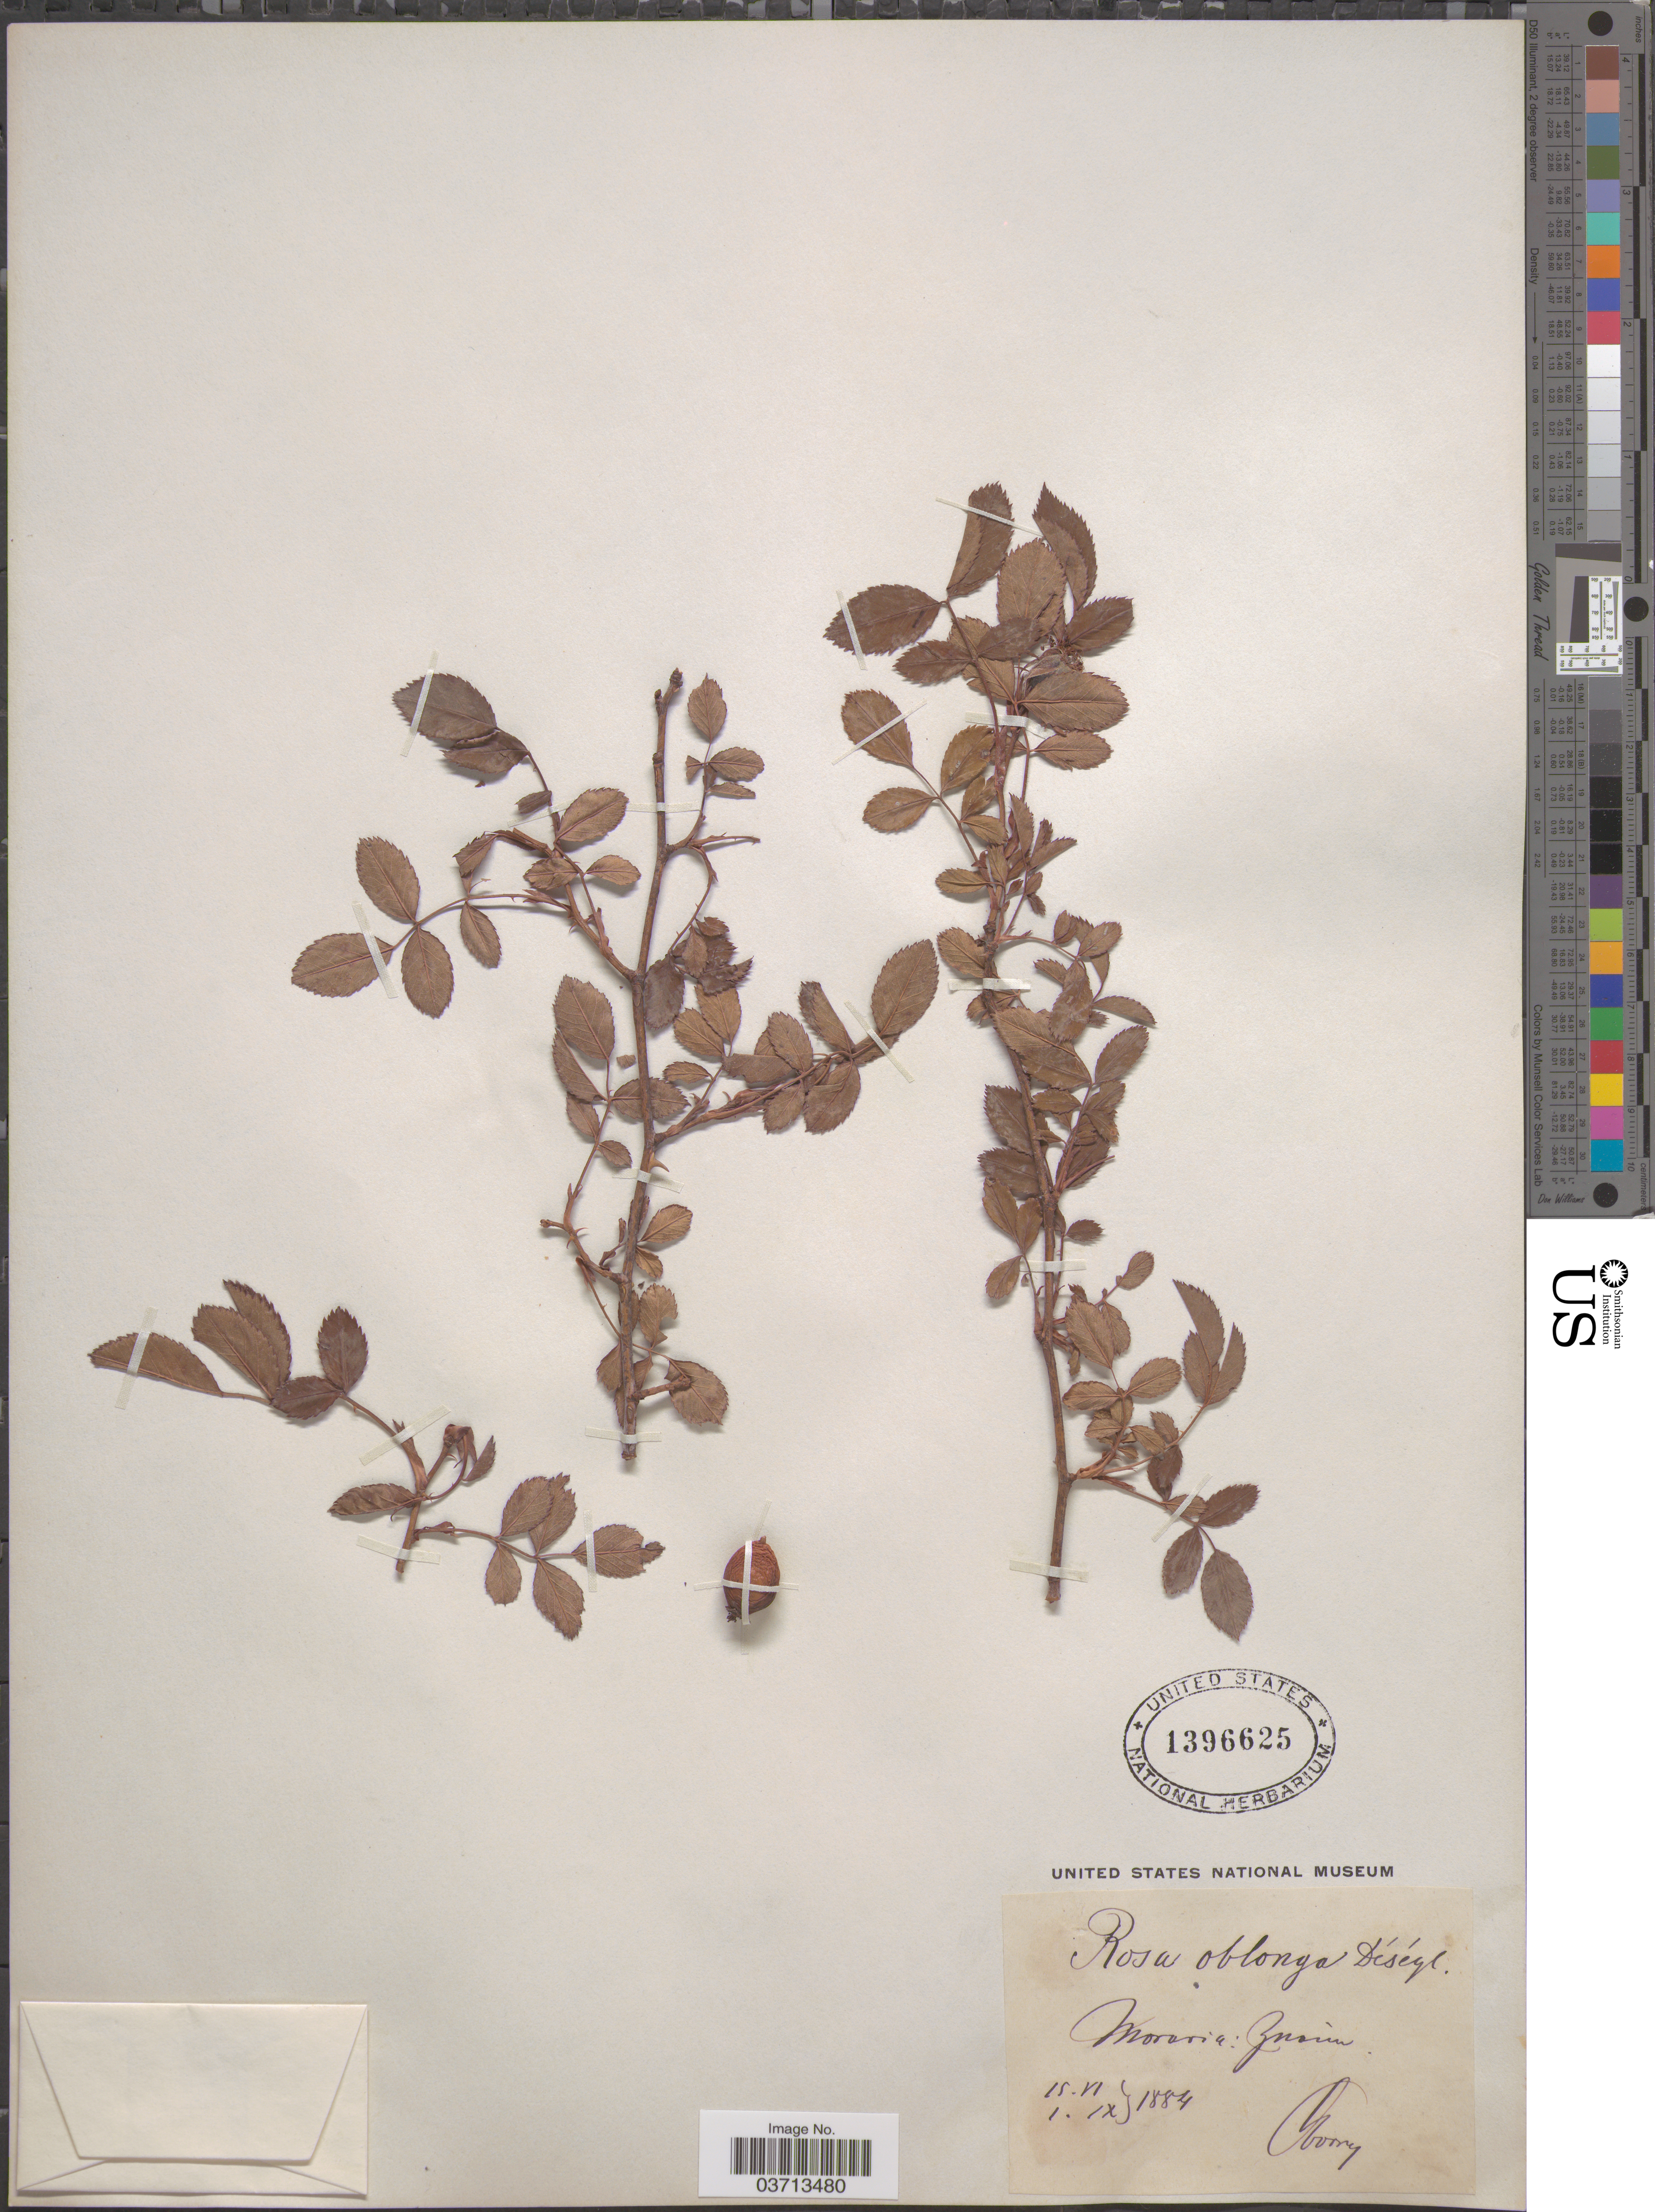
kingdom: Plantae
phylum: Tracheophyta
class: Magnoliopsida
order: Rosales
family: Rosaceae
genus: Rosa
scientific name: Rosa oblonga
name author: Déségl. & Ripart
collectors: Oborny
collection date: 1884-06-15/1884-09-01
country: Czechia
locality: Moravia: Znaim.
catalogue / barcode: US 1396625